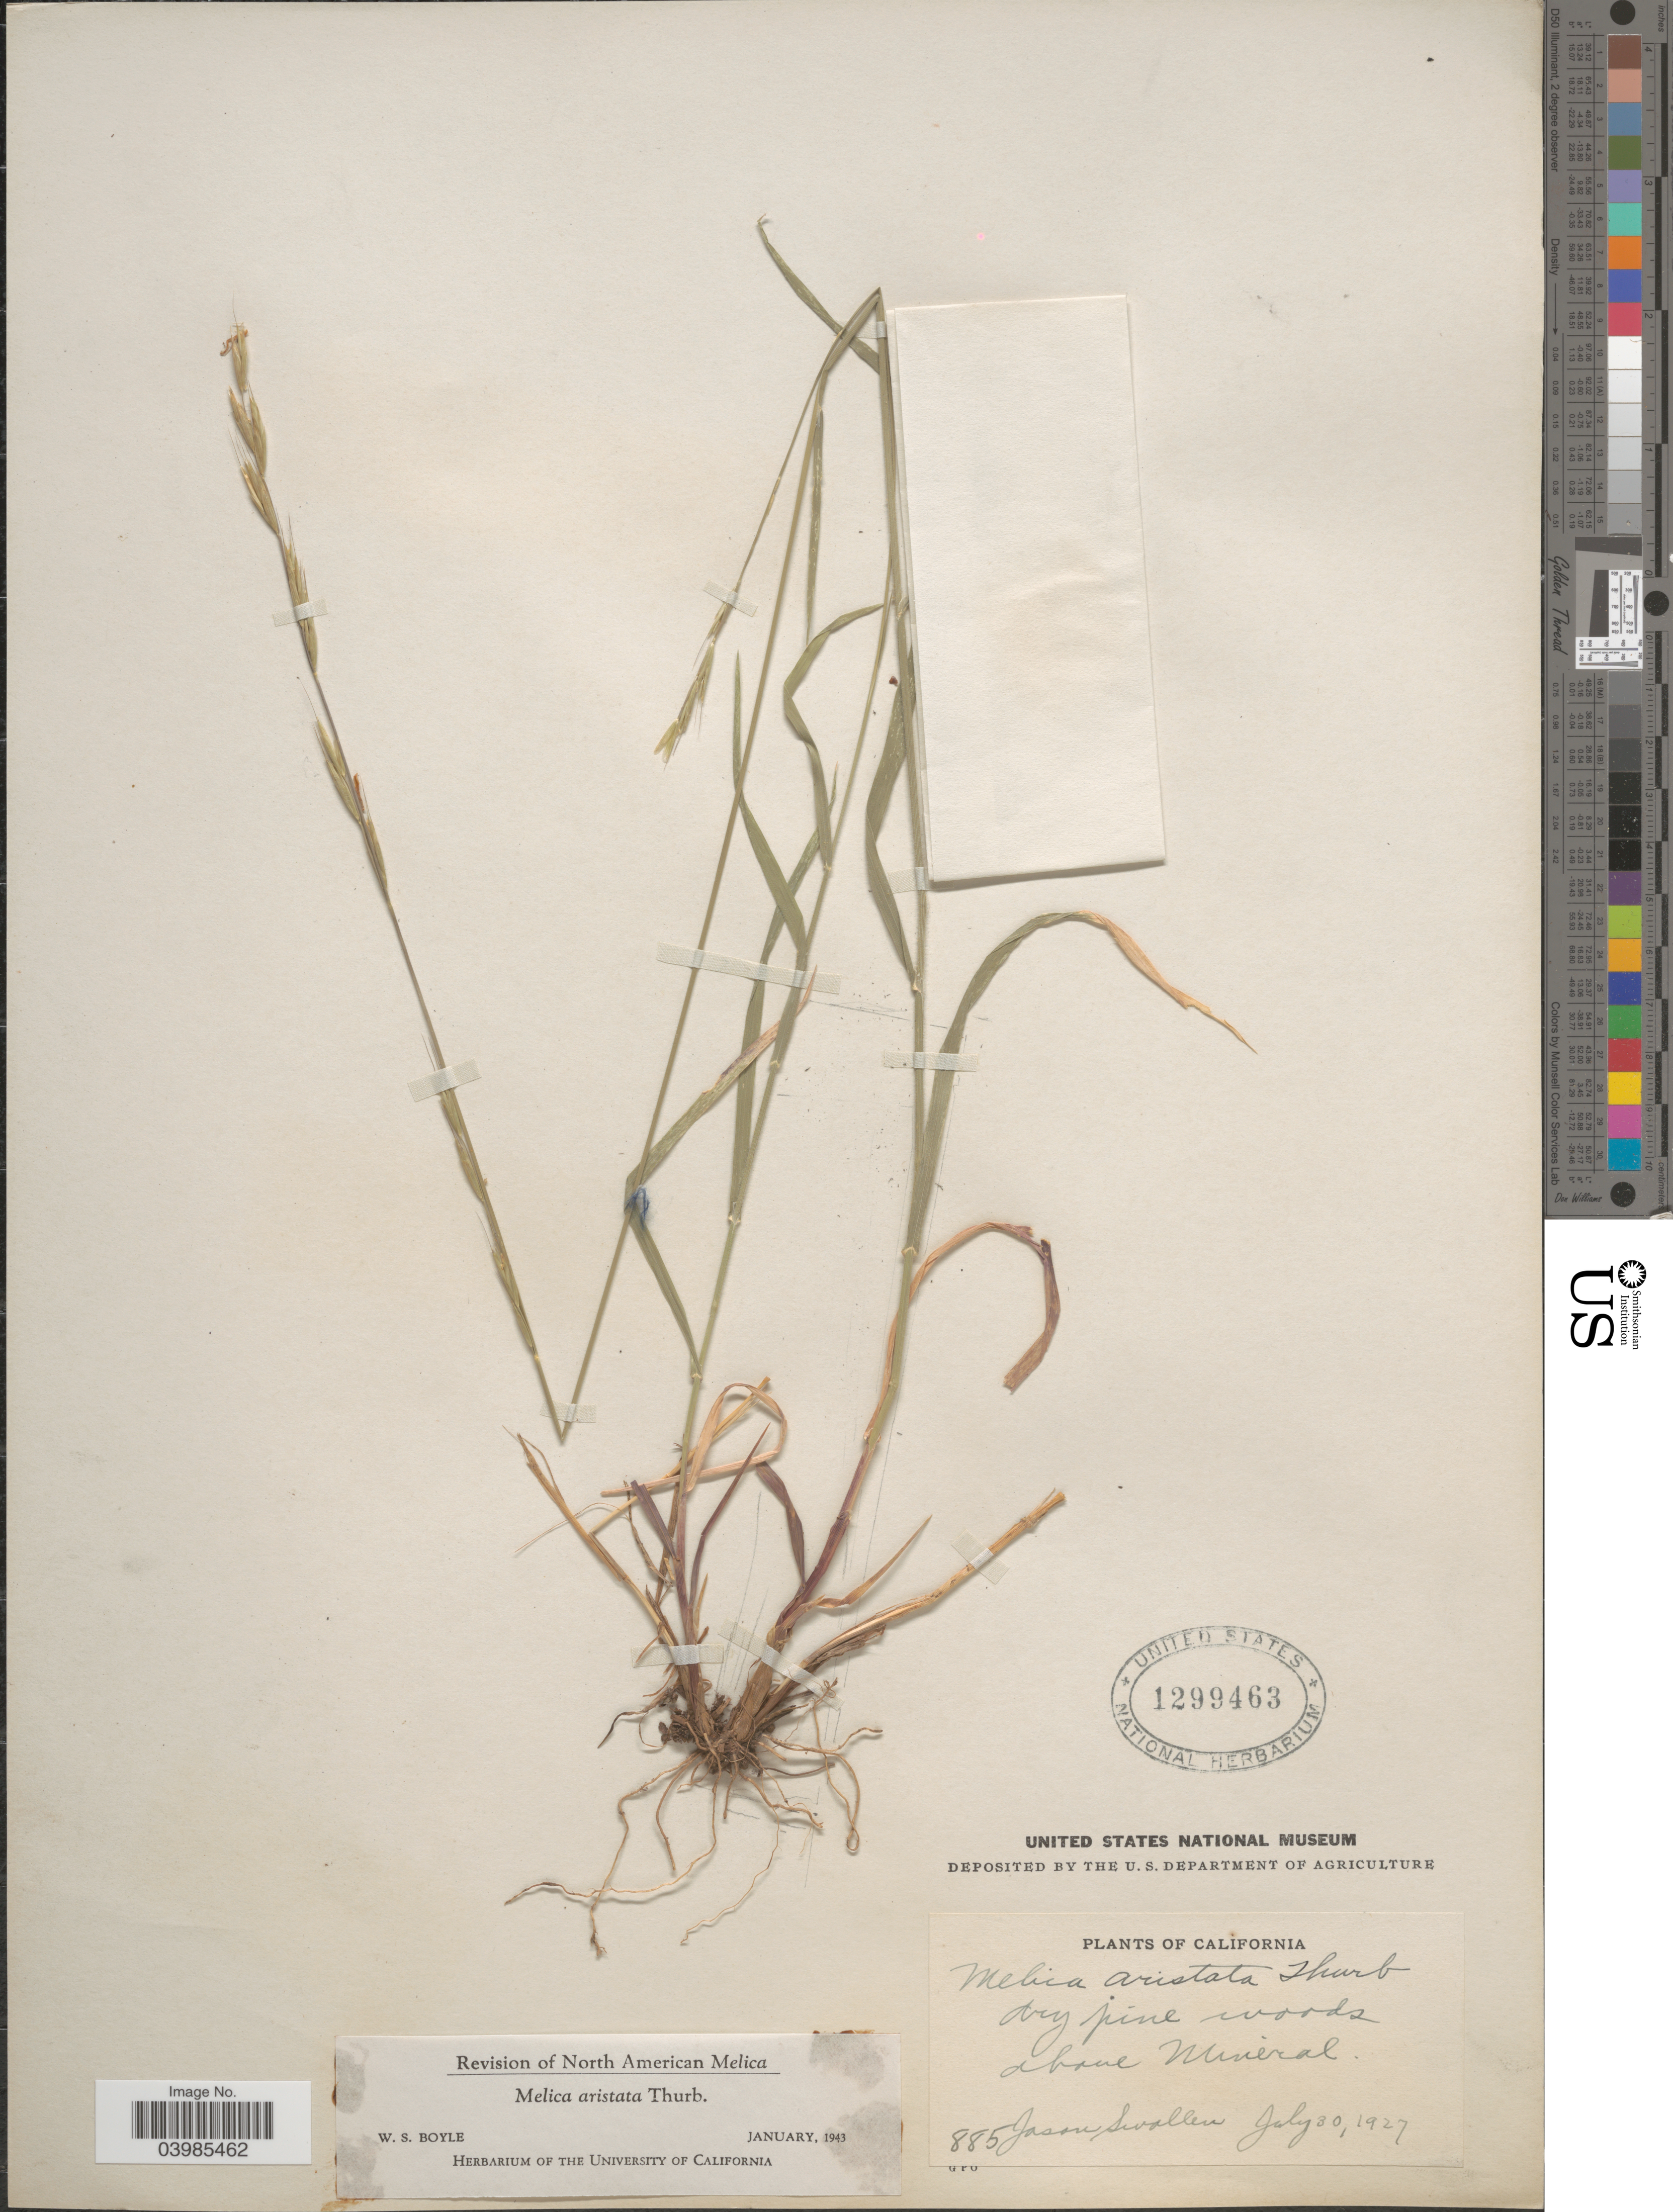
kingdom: Plantae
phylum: Tracheophyta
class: Liliopsida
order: Poales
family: Poaceae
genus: Melica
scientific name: Melica aristata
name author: Thurb. ex Bol.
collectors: J. R. Swallen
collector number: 885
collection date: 1927-07-30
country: United States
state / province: California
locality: Dry pine woods above Mineral.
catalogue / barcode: US 1299463